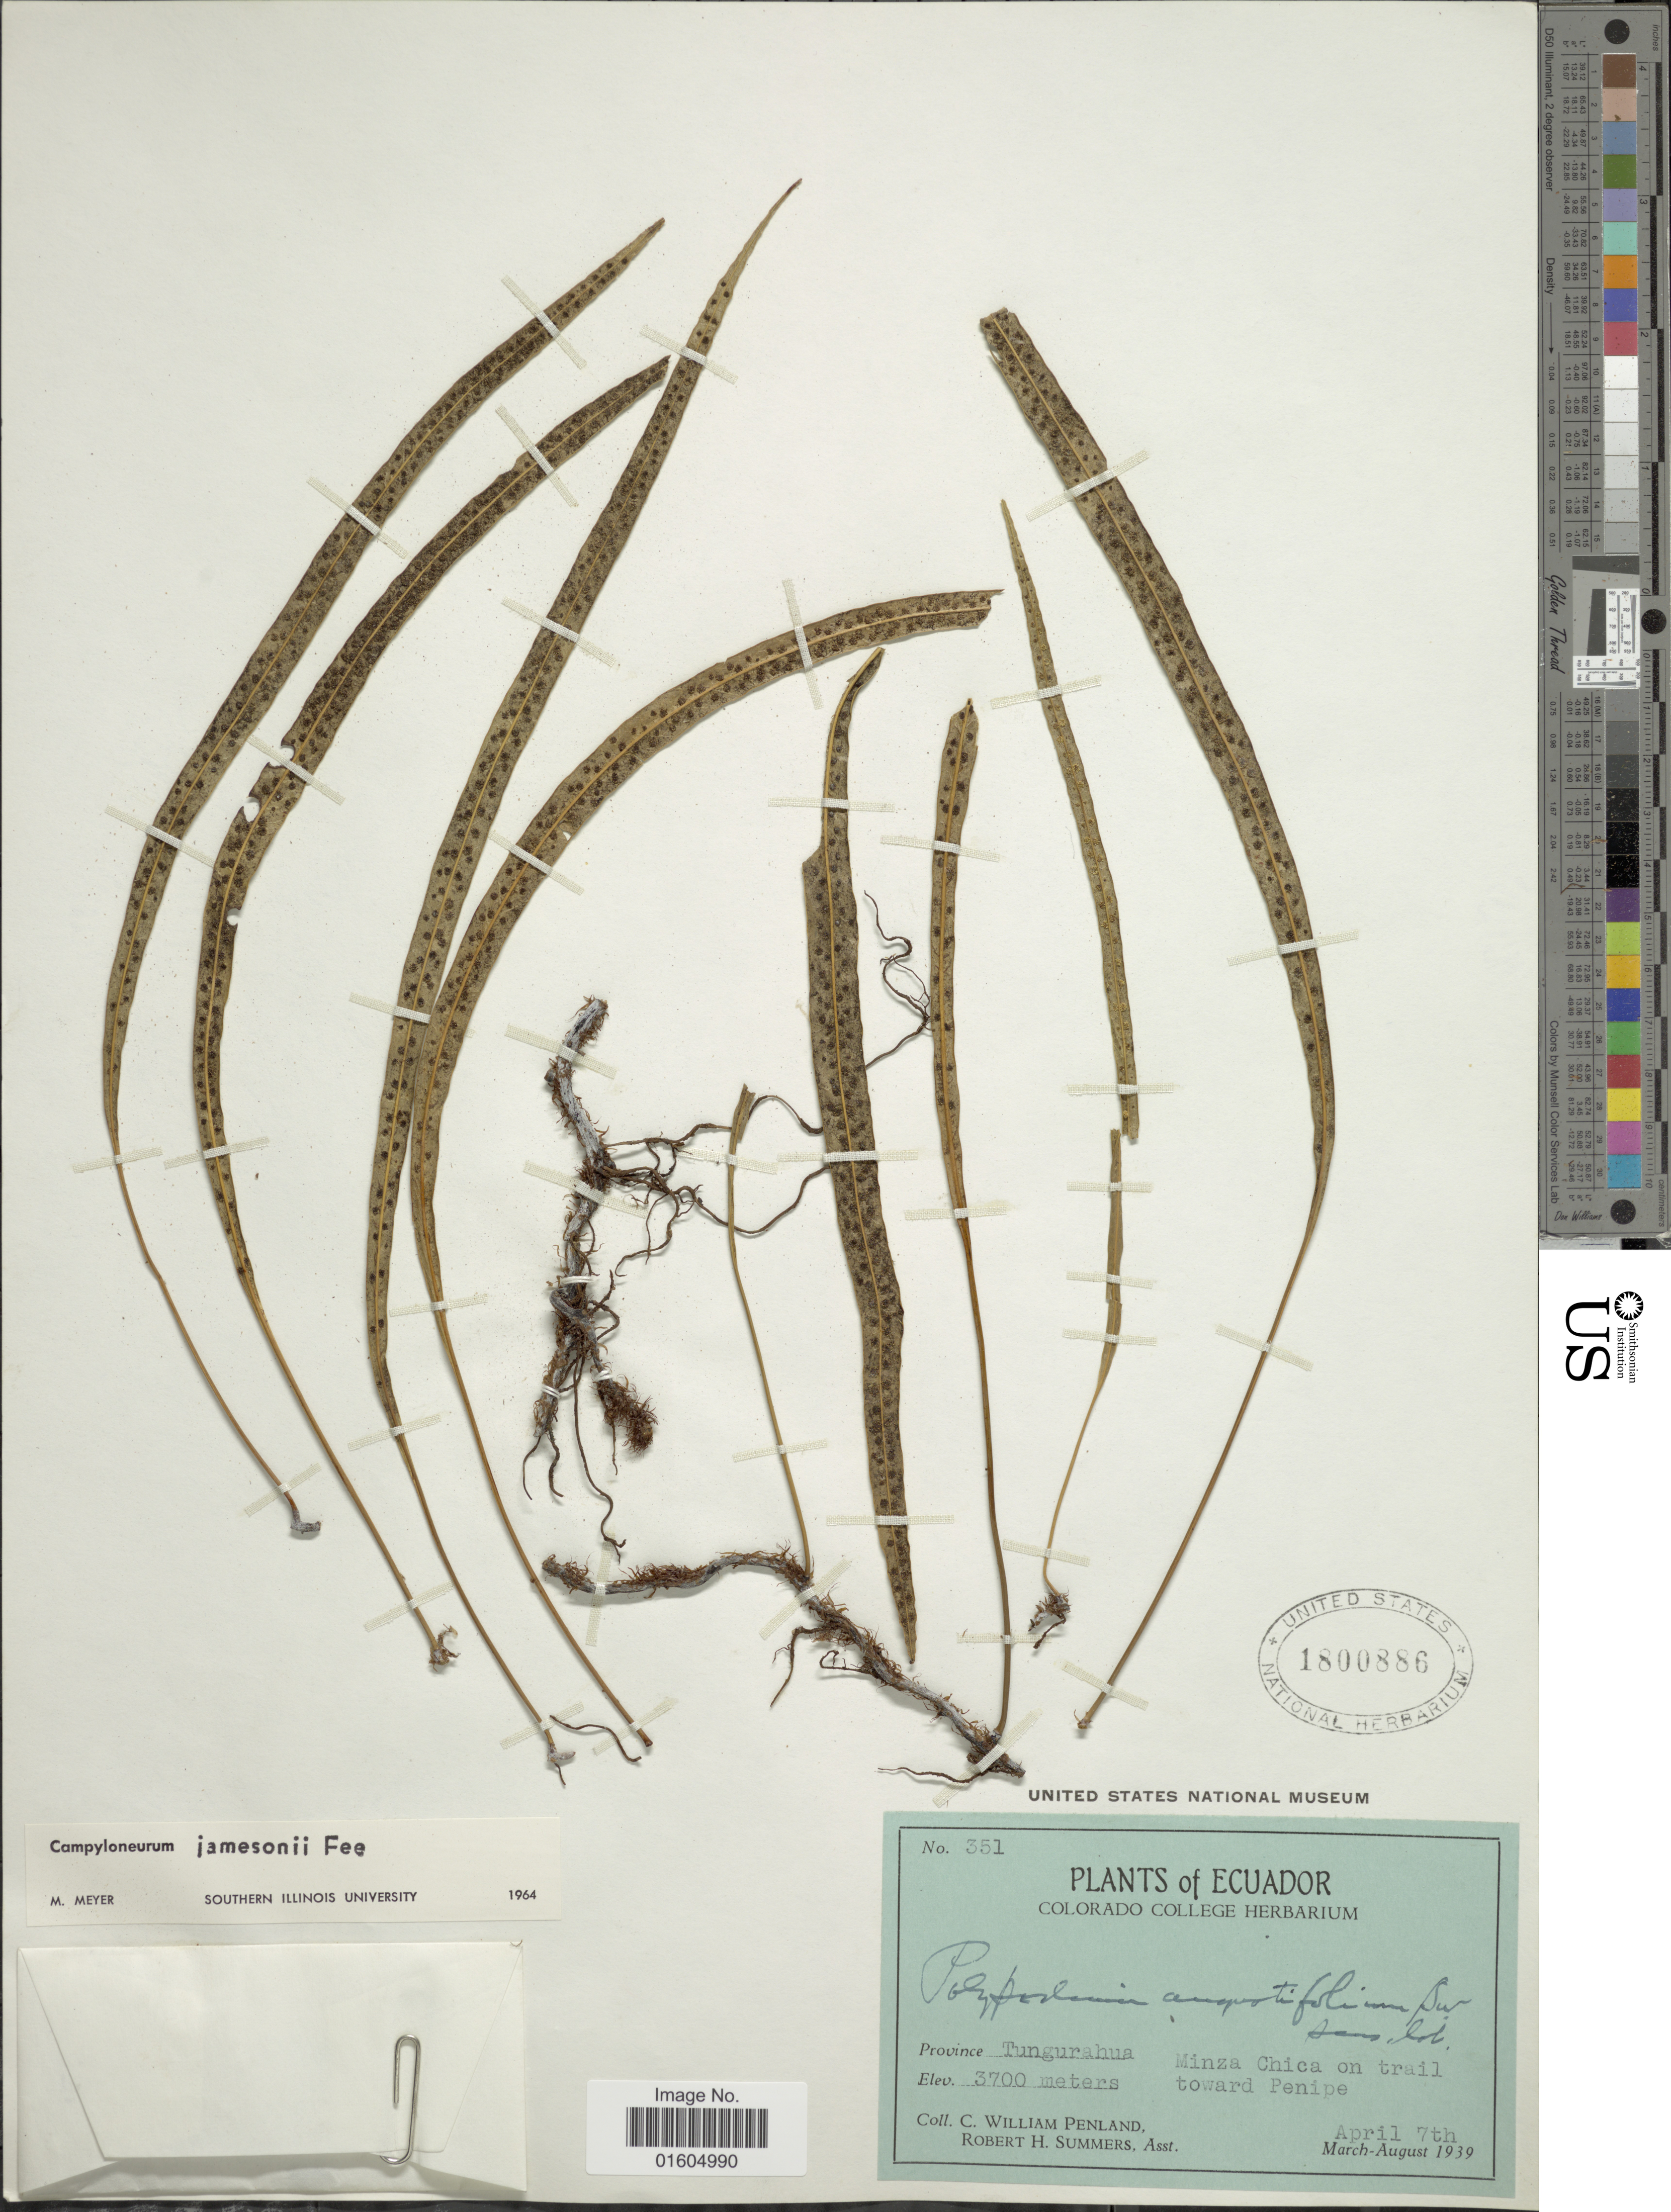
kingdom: Plantae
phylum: Tracheophyta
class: Polypodiopsida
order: Polypodiales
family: Polypodiaceae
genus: Campyloneurum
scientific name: Campyloneurum solutum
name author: (Klotzsch) Fée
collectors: C. W. Penland & R. Summers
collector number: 351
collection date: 1939-04-07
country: Ecuador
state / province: Tungurahua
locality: Ecuador. Province Tungurahua. Minza Chica on trail toward Penipe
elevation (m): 3700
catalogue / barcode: US 1800886